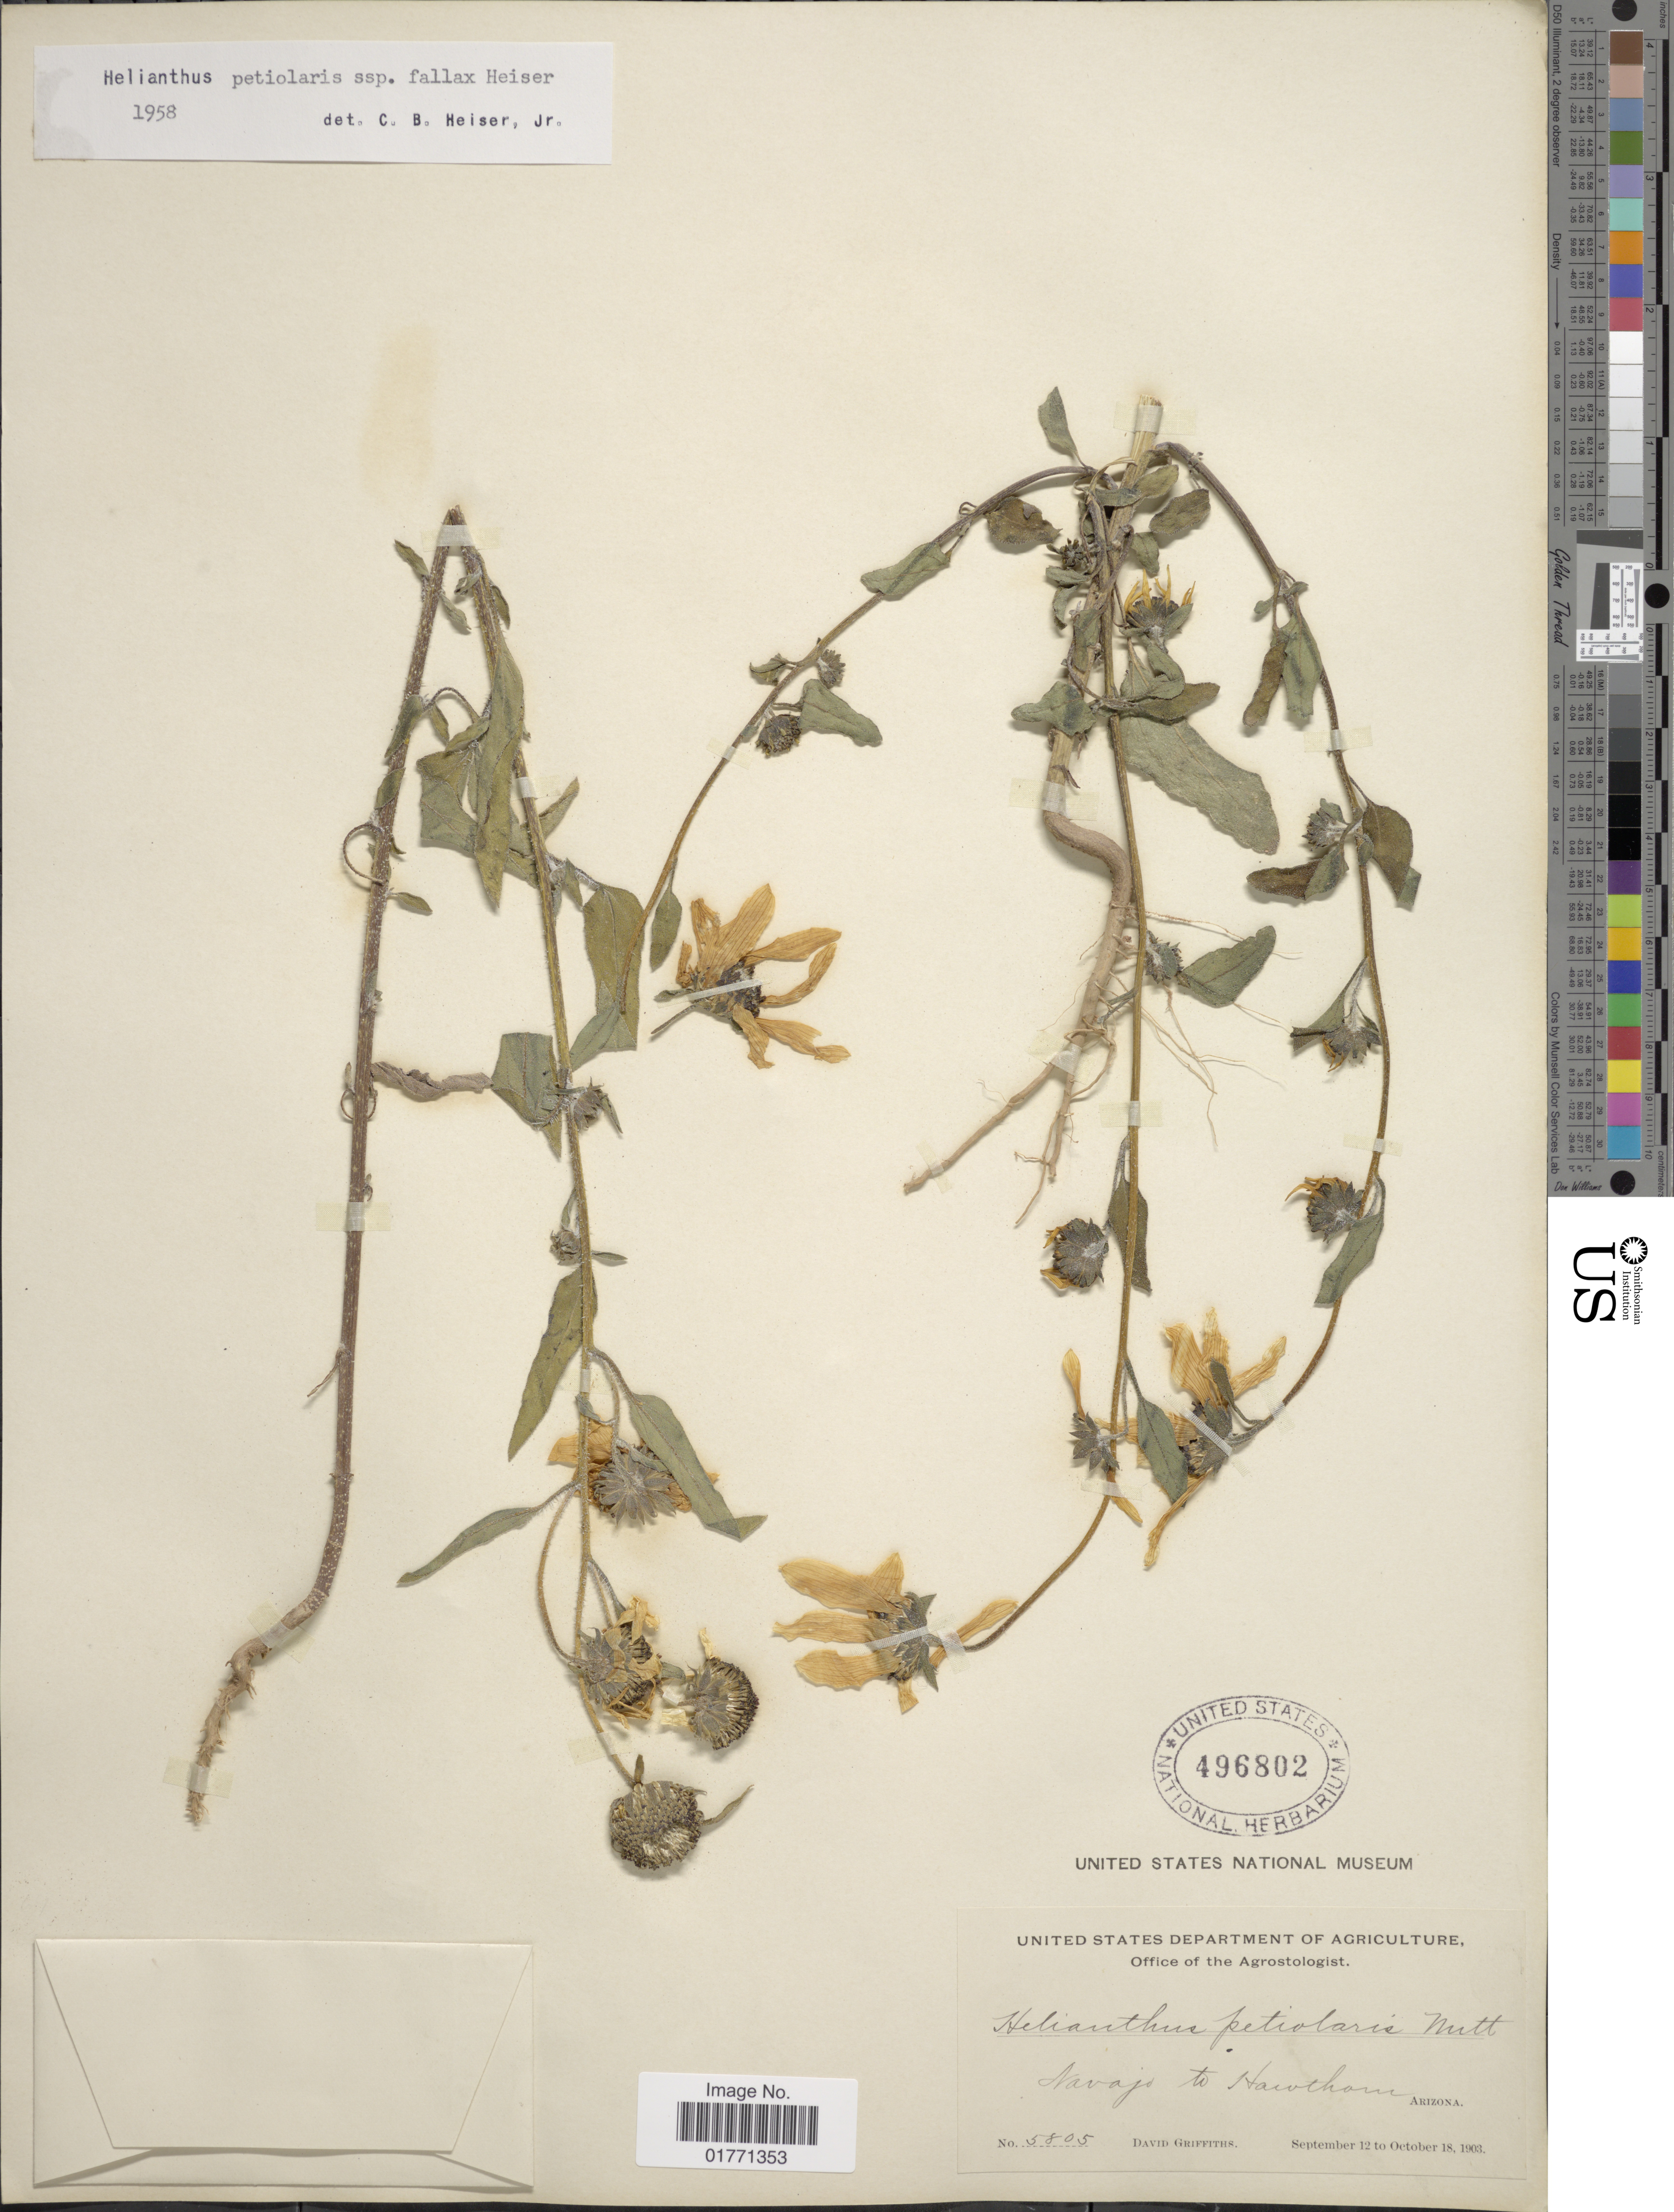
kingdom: Plantae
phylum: Tracheophyta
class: Magnoliopsida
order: Asterales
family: Asteraceae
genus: Helianthus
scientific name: Helianthus petiolaris subsp. fallax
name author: Heiser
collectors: D. Griffiths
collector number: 5805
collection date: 1903-09-12/1903-10-18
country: United States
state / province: Arizona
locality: Navajo to hawthorne.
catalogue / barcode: US 496802